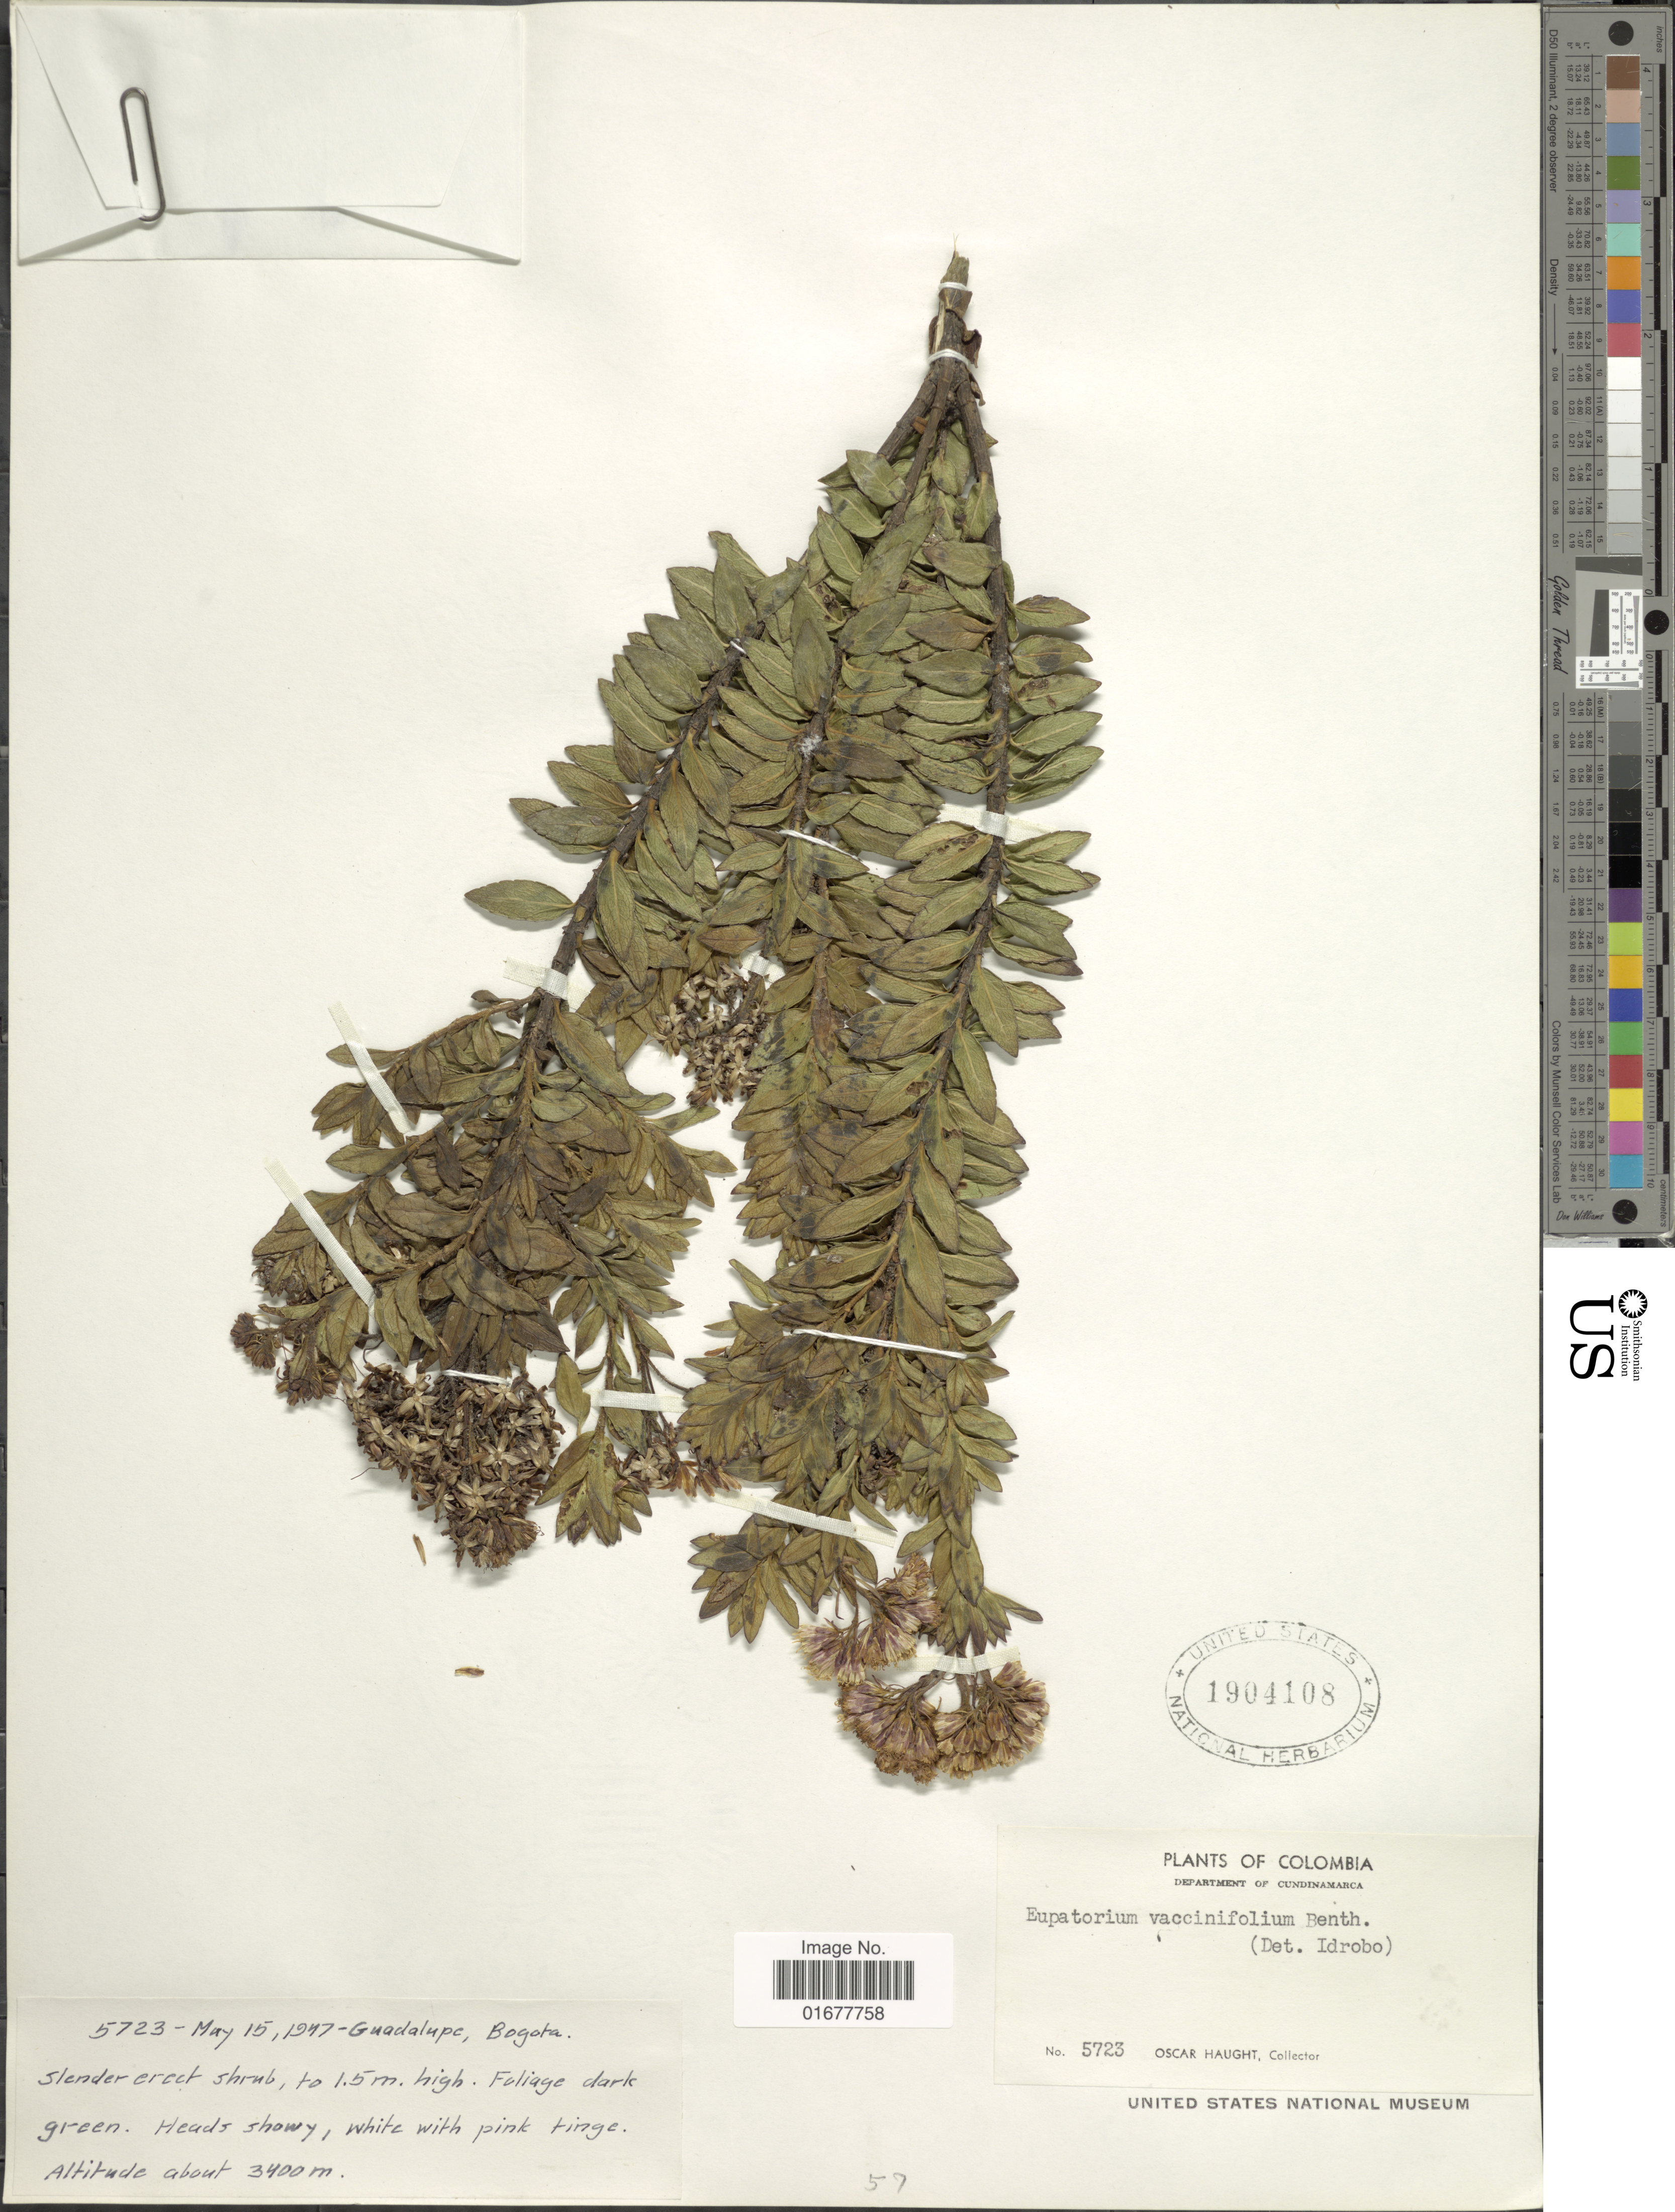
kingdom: Plantae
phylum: Tracheophyta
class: Magnoliopsida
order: Asterales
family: Asteraceae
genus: Ageratina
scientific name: Ageratina vacciniaefolia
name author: (Benth.) R.M. King & H. Rob.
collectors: O. L. Haught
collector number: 5723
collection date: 1947-05-15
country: Colombia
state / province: Cundinamarca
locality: Guadalupe, Bogota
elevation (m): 3400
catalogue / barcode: US 1904108